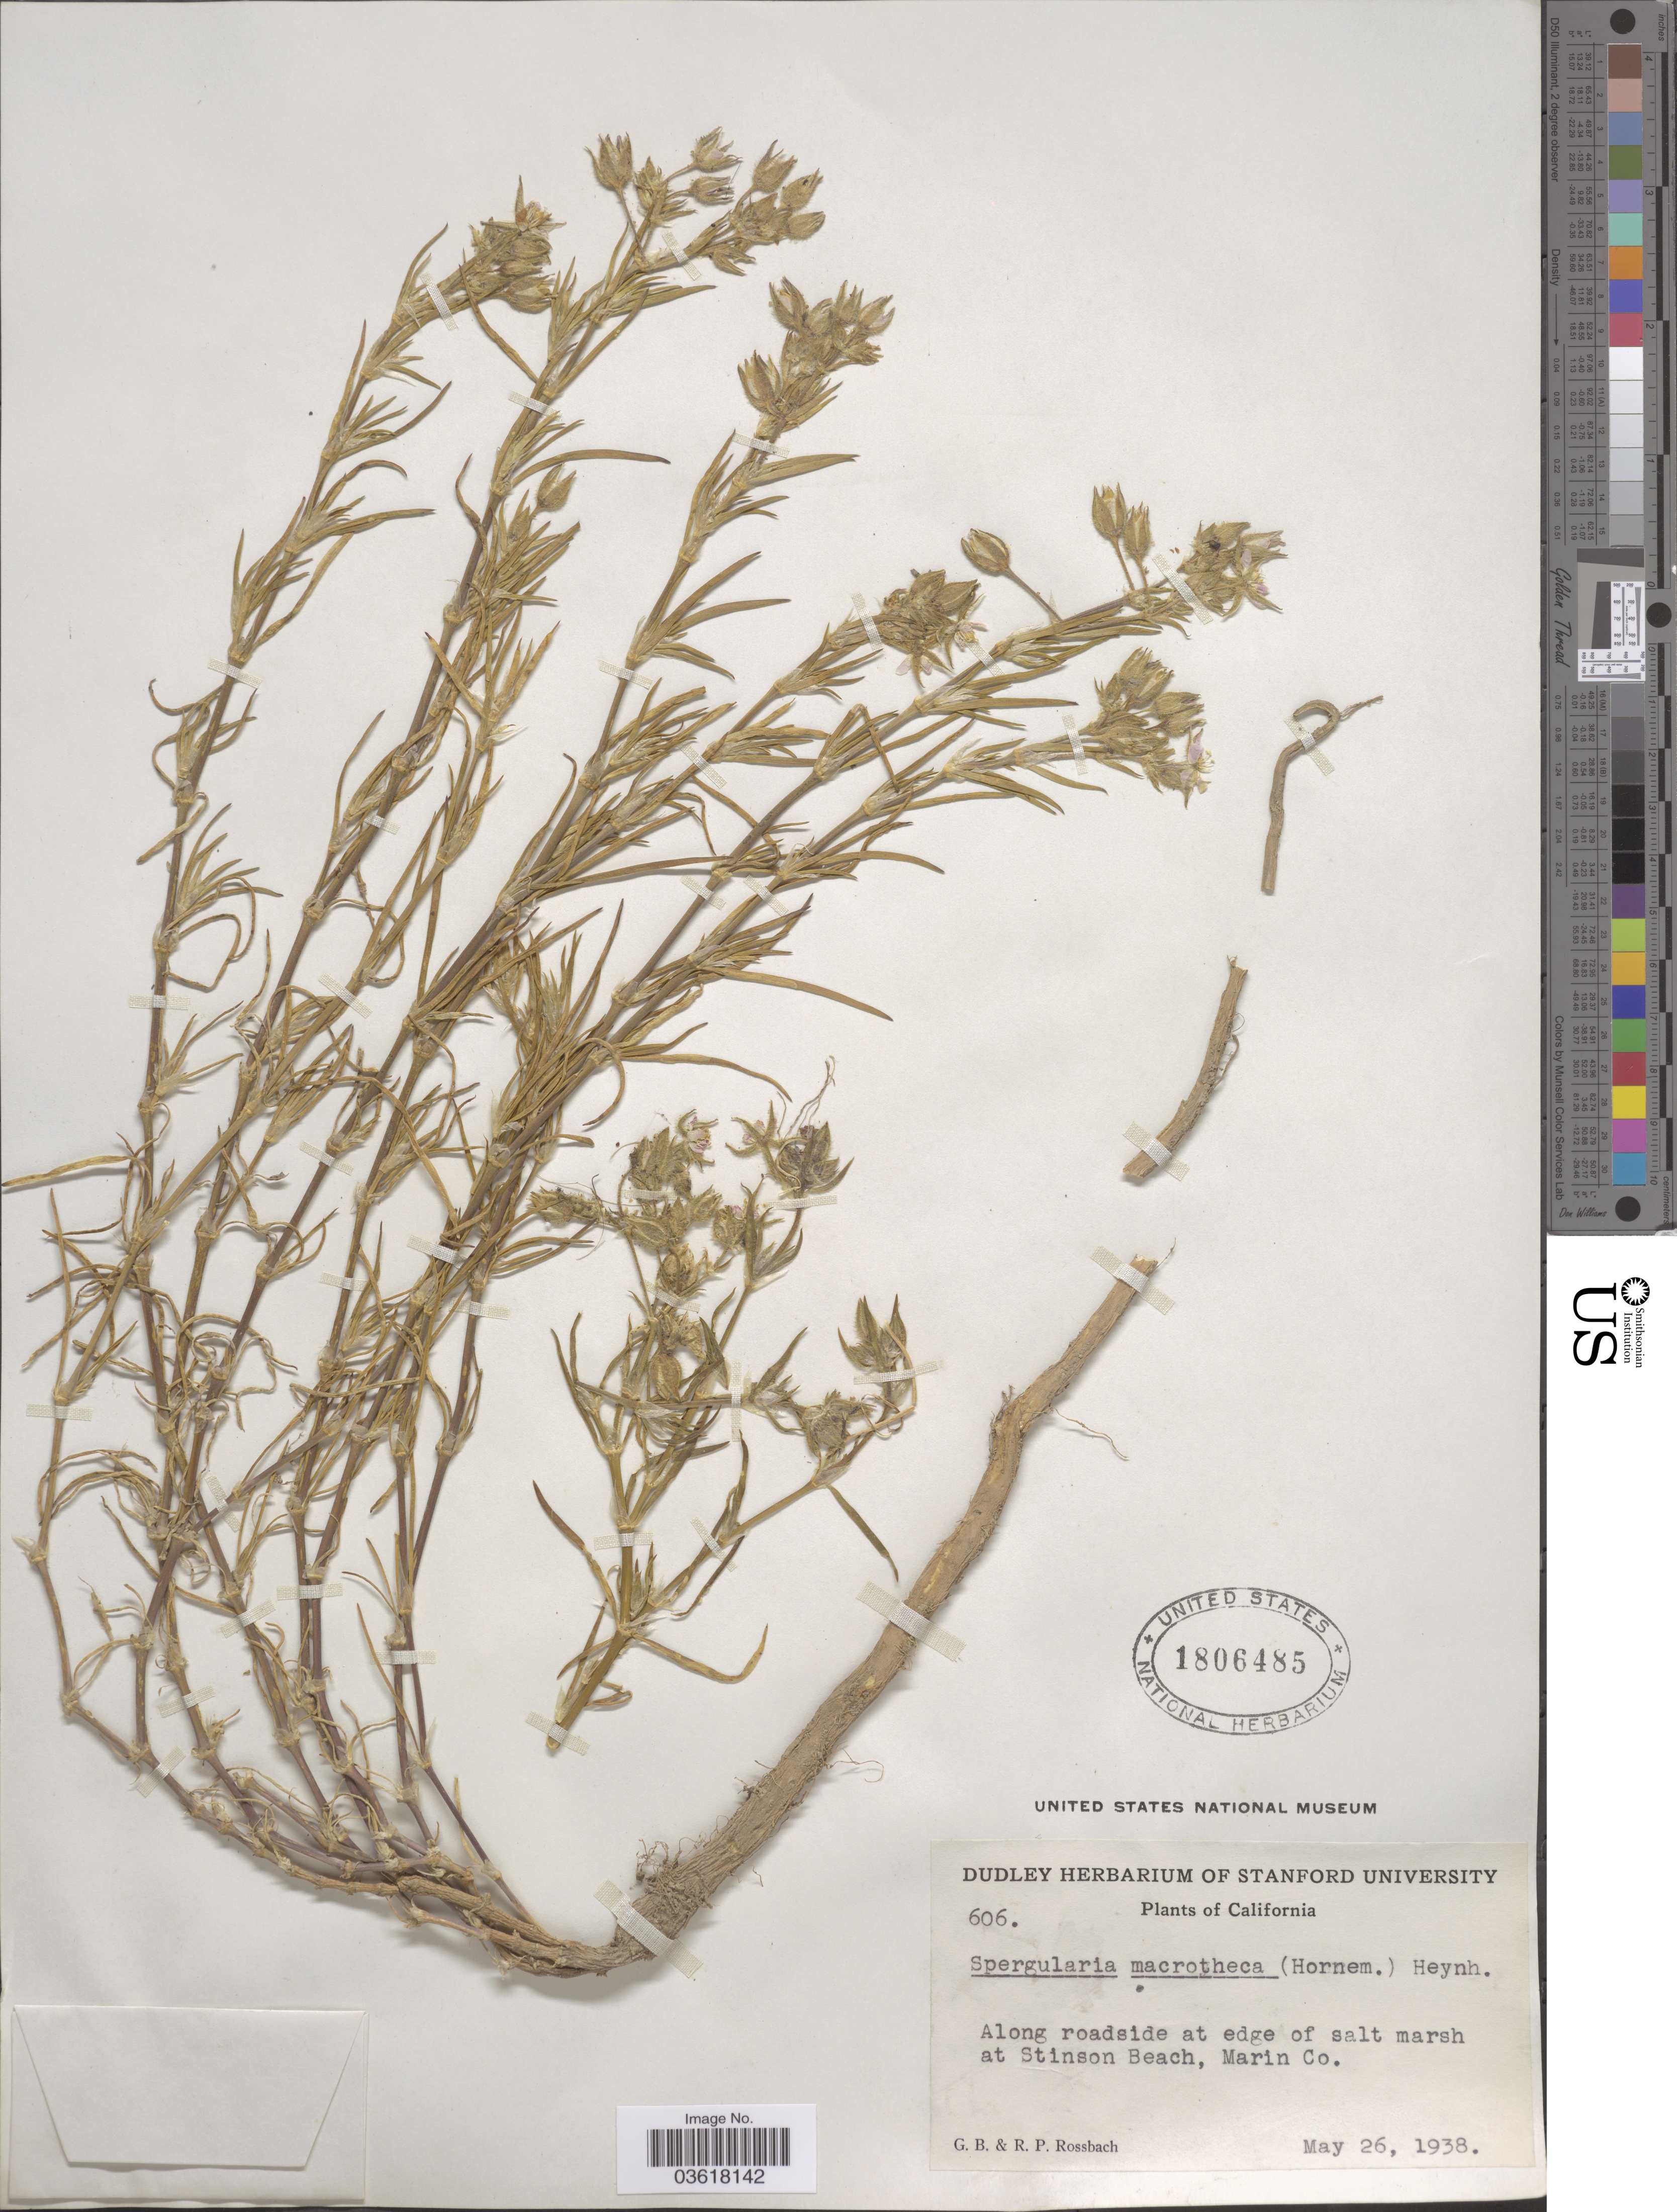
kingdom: Plantae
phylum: Tracheophyta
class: Magnoliopsida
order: Caryophyllales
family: Caryophyllaceae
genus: Spergularia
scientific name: Spergularia macrotheca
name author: (Hornem.) Heynh.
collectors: G. Rossbach & R. P. Rossbach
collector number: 606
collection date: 1938-05-26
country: United States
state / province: California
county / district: Marin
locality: Along roadside at edge of salt marsh at Stinson Beach, Marin Co.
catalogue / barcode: US 1806485